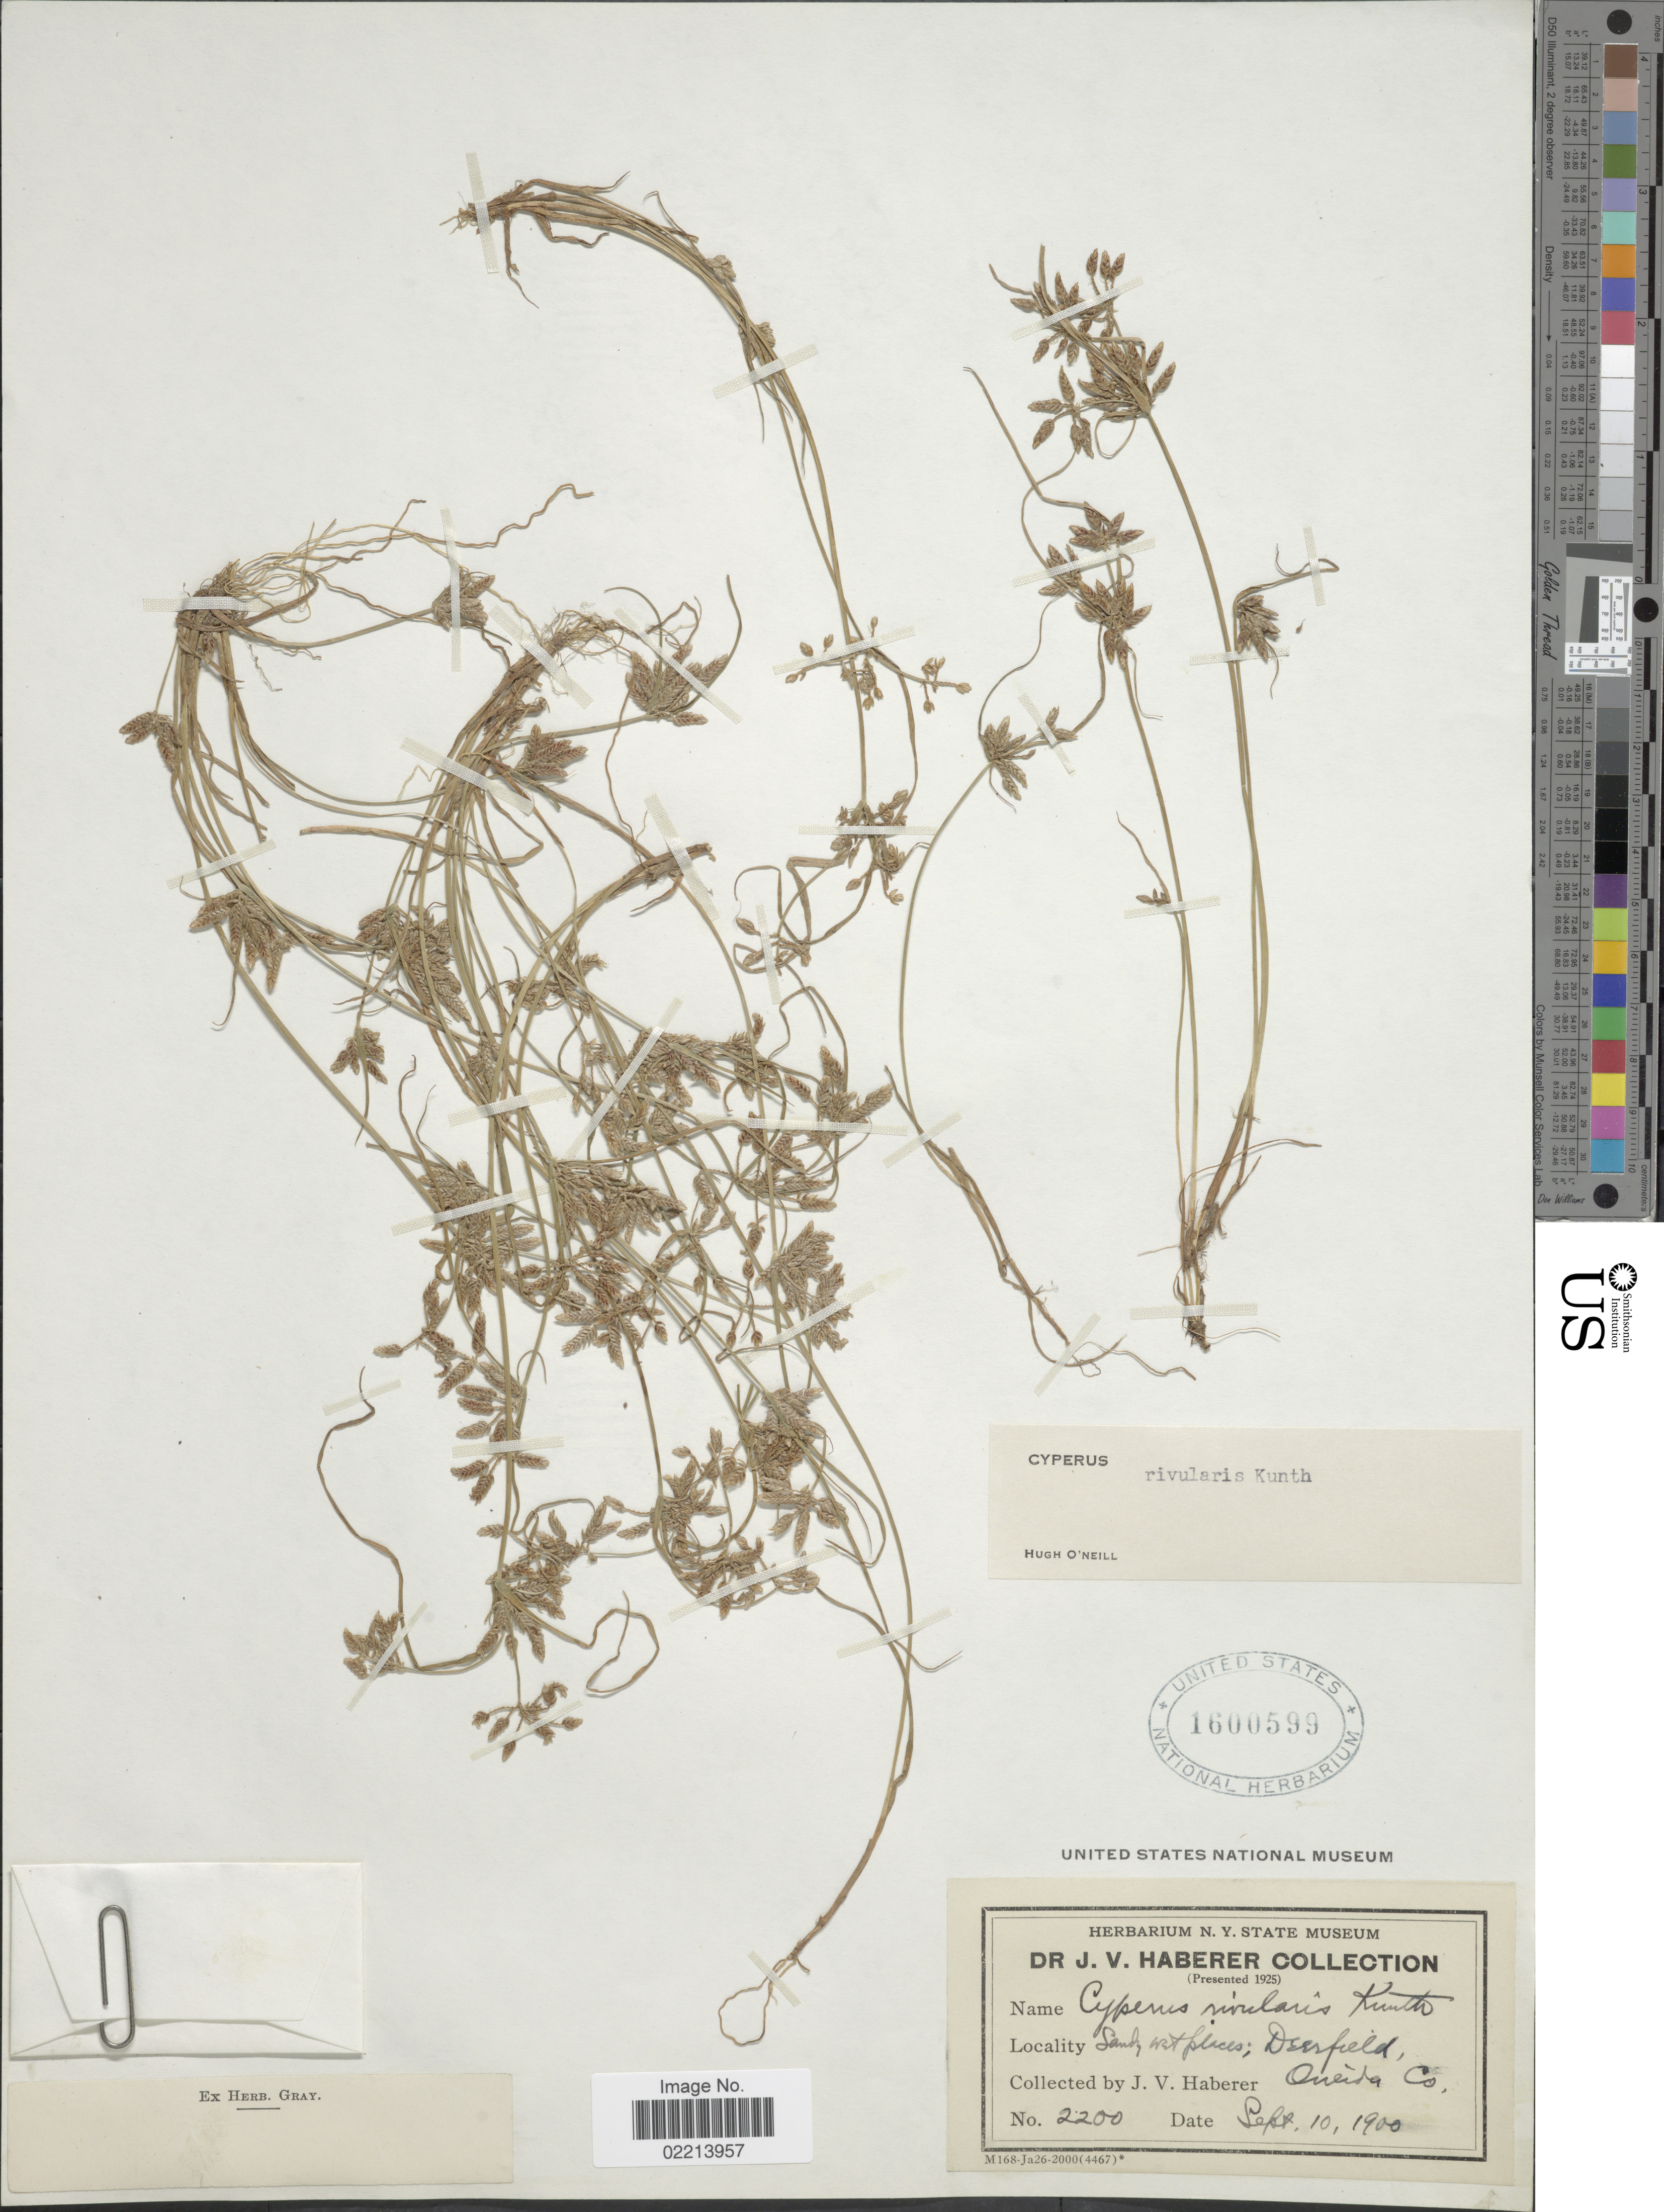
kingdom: Plantae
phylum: Tracheophyta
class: Liliopsida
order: Poales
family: Cyperaceae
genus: Cyperus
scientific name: Cyperus bipartitus Torr.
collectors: J. V. Haberer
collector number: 2200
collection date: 1900-09-10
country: United States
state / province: New York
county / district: Oneida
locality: Deerfield, Oneida Co.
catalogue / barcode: US 1600599